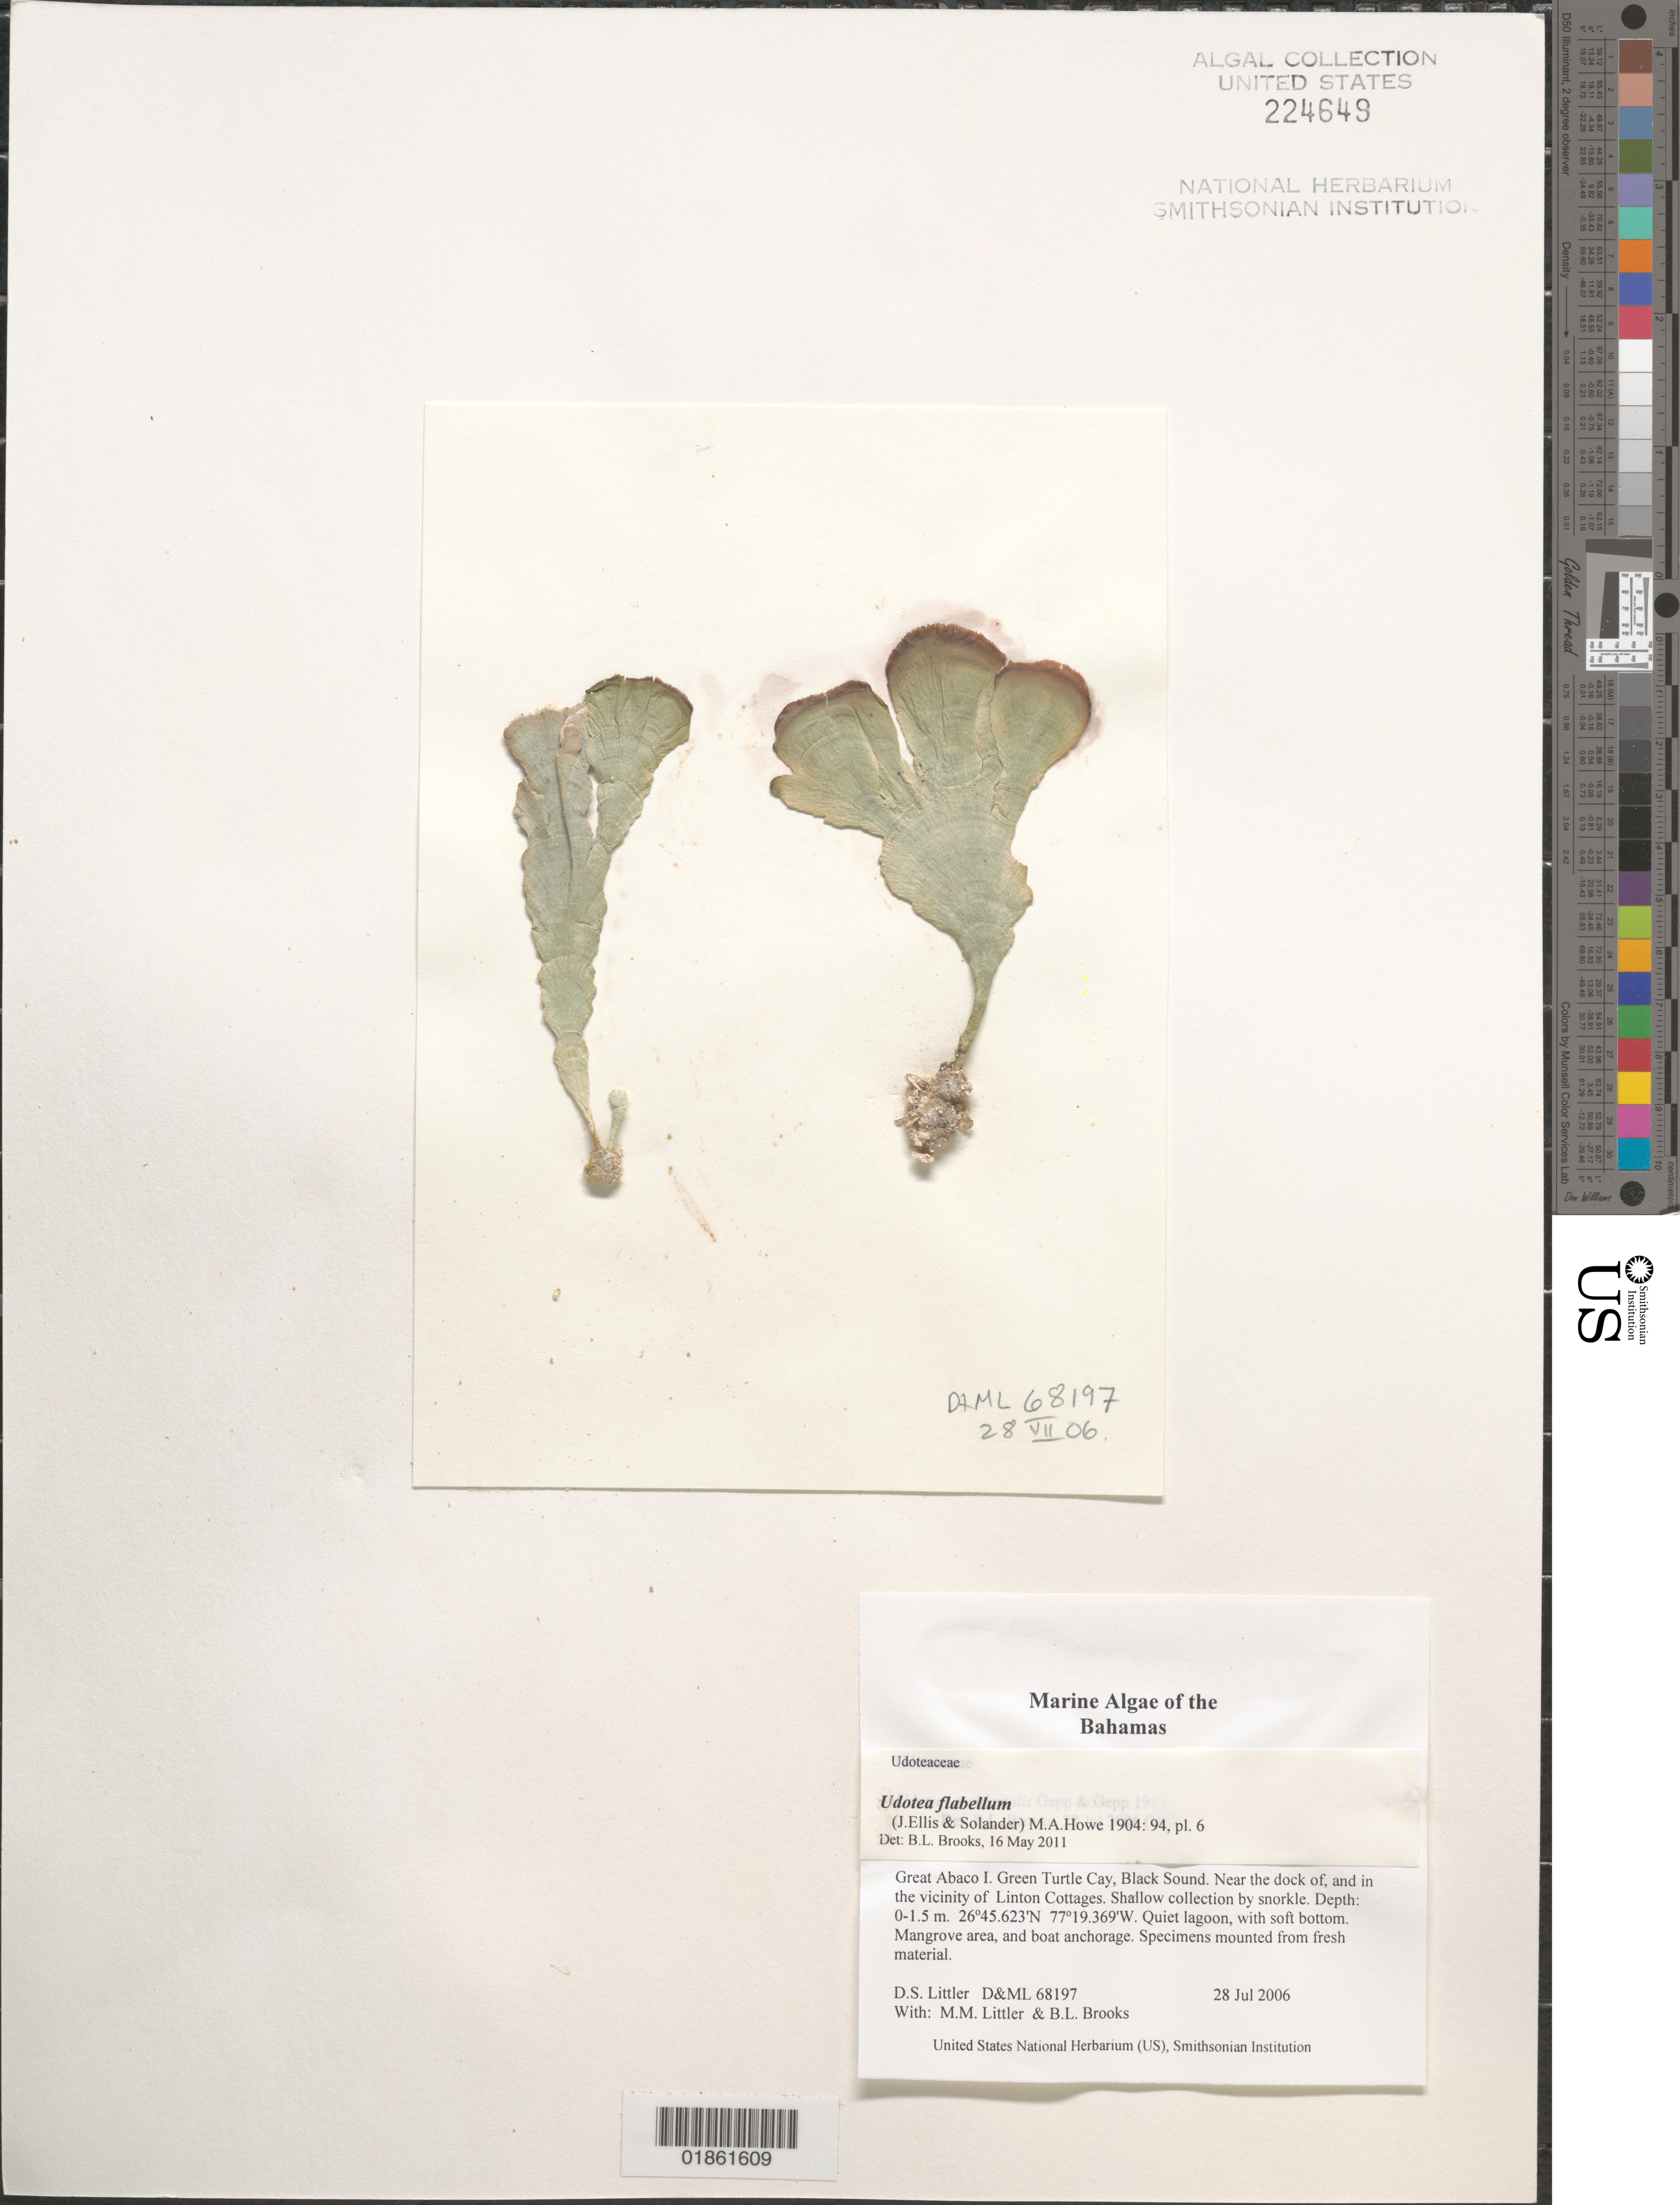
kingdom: Plantae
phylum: Chlorophyta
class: Ulvophyceae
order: Bryopsidales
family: Udoteaceae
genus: Udotea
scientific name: Udotea occidentalis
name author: A. Gepp & E. Gepp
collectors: D. S. Littler, M. M. Littler & B. Lapointe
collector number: D&ML 68197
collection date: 2006-07-28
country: Bahamas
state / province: Hope Town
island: Green Turtle Cay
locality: Abacos. Green Turtle Cay. Black Sound, off Linton Cottages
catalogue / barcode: US 224649